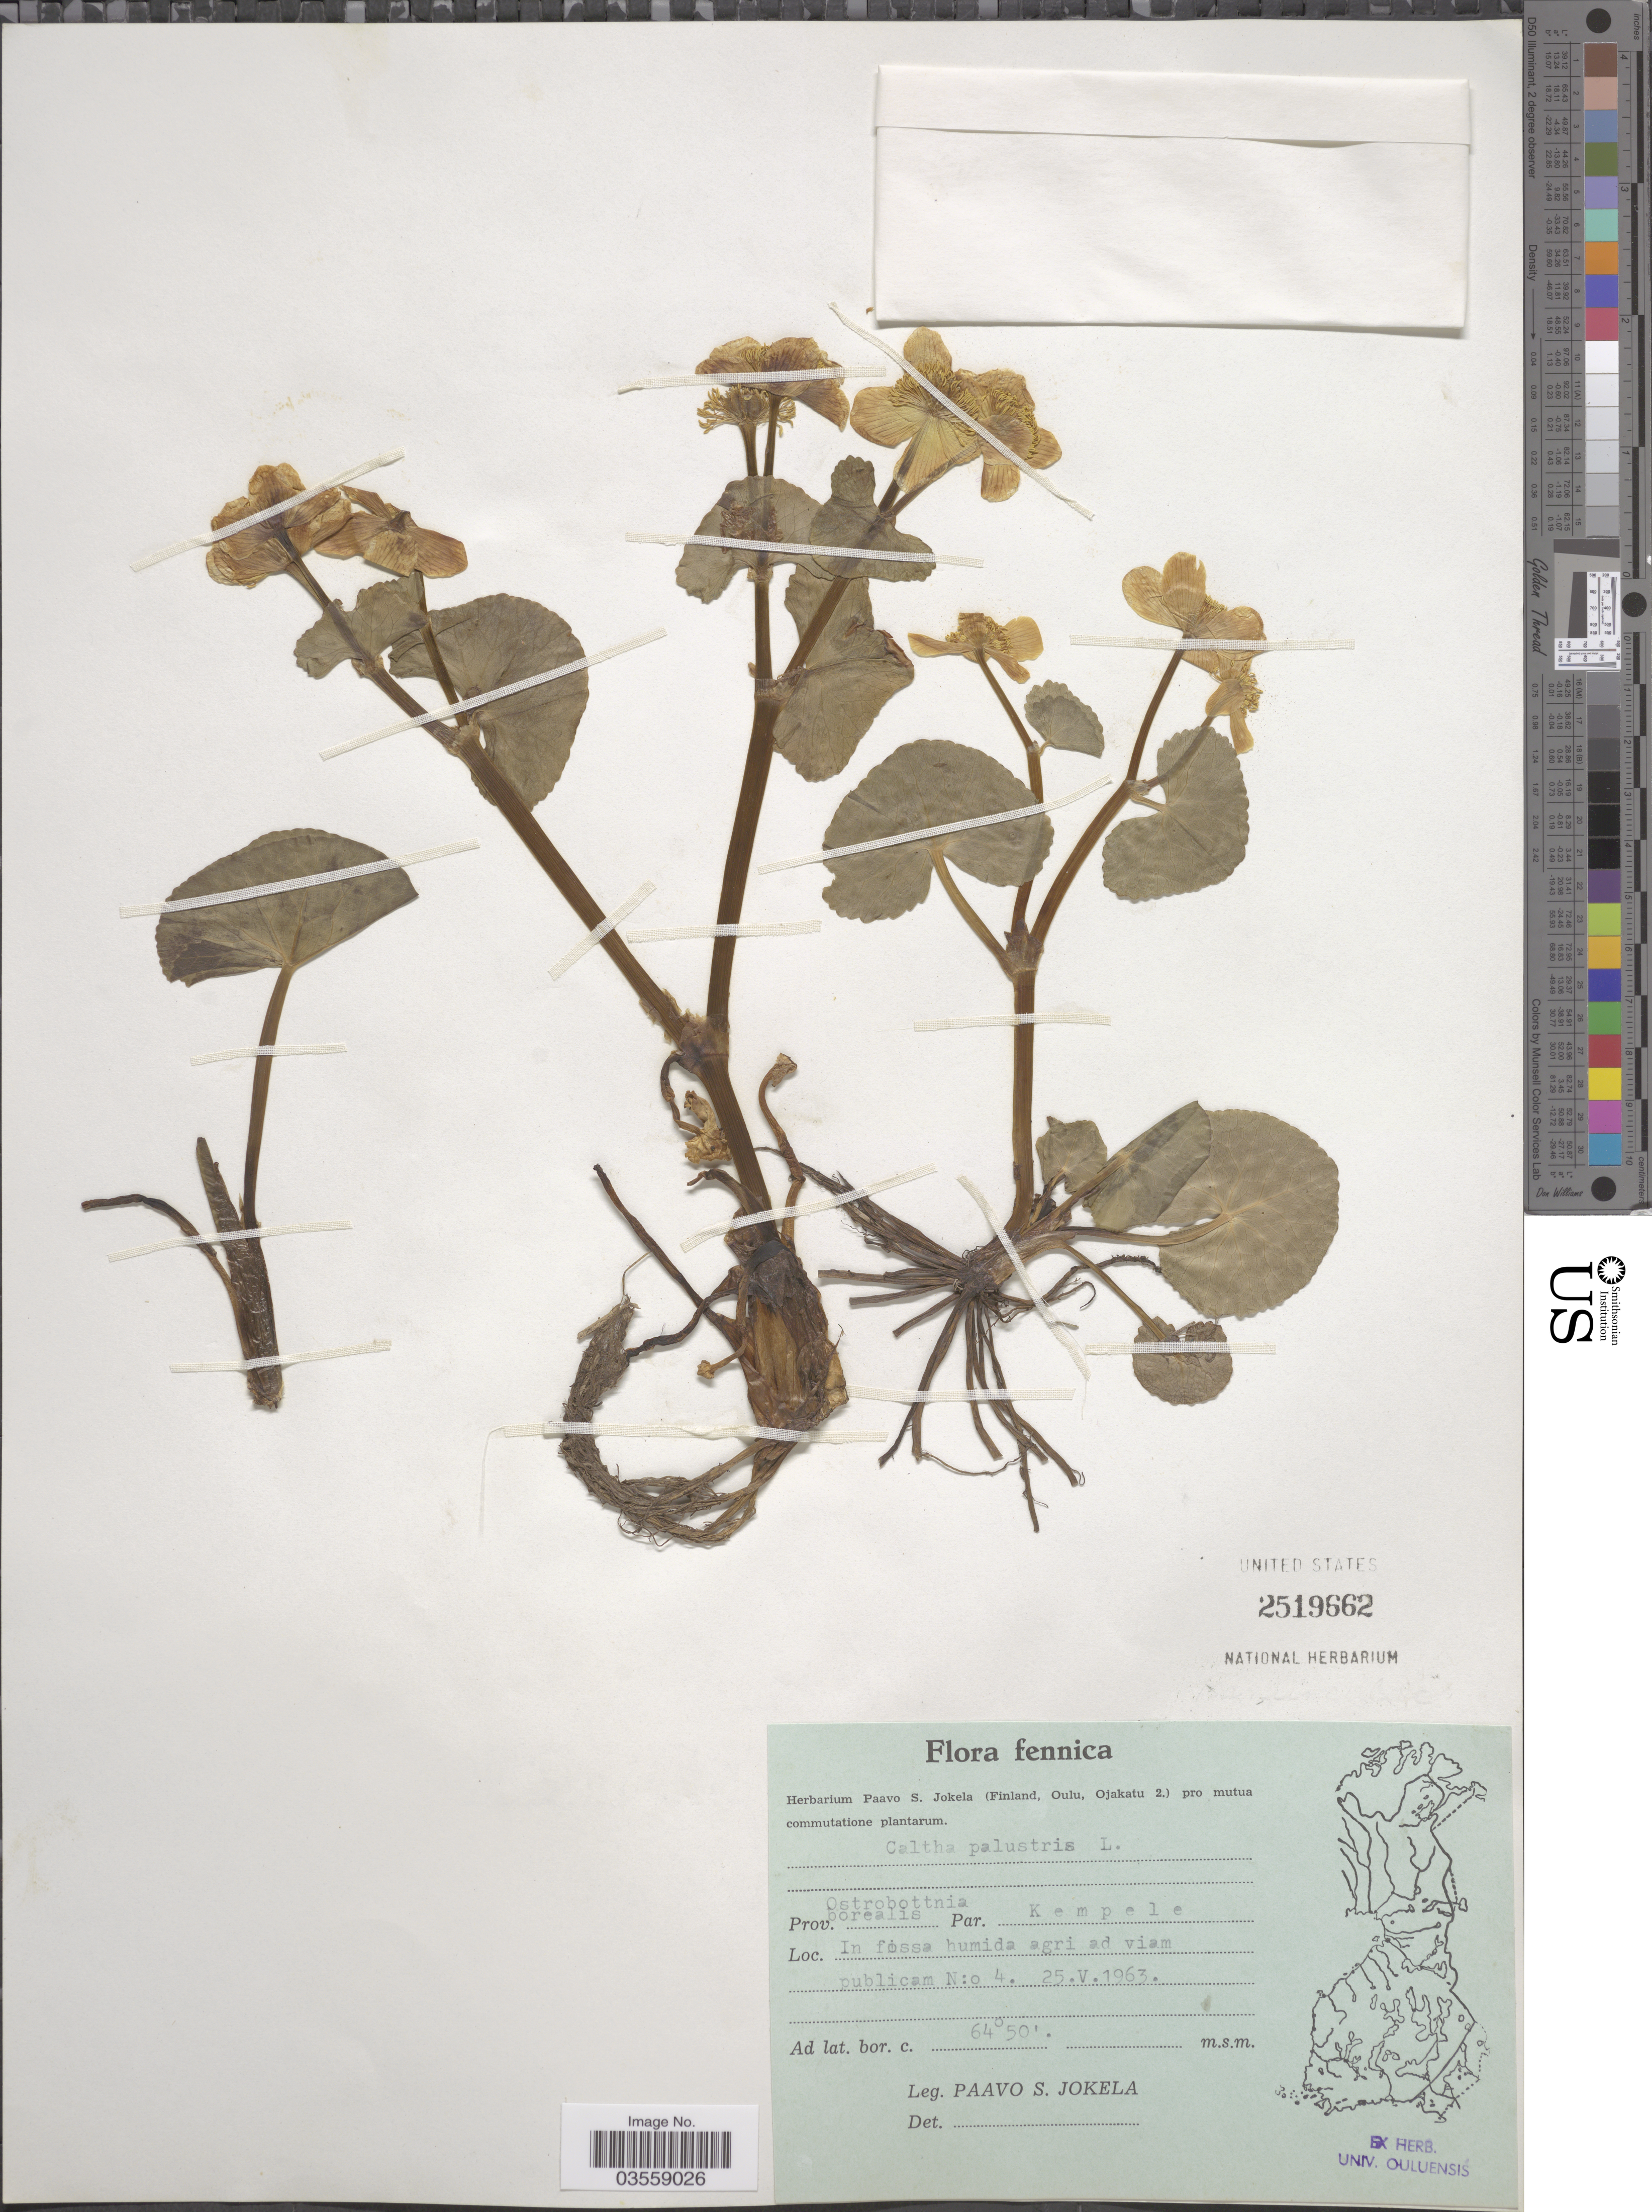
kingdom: Plantae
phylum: Tracheophyta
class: Magnoliopsida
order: Ranunculales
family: Ranunculaceae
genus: Caltha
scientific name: Caltha palustris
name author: L.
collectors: P. Jokela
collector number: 4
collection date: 1963-05-25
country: Finland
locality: Fennica. Prov. Ostrobottnia borealis. Par. Kempele.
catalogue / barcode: US 2519662